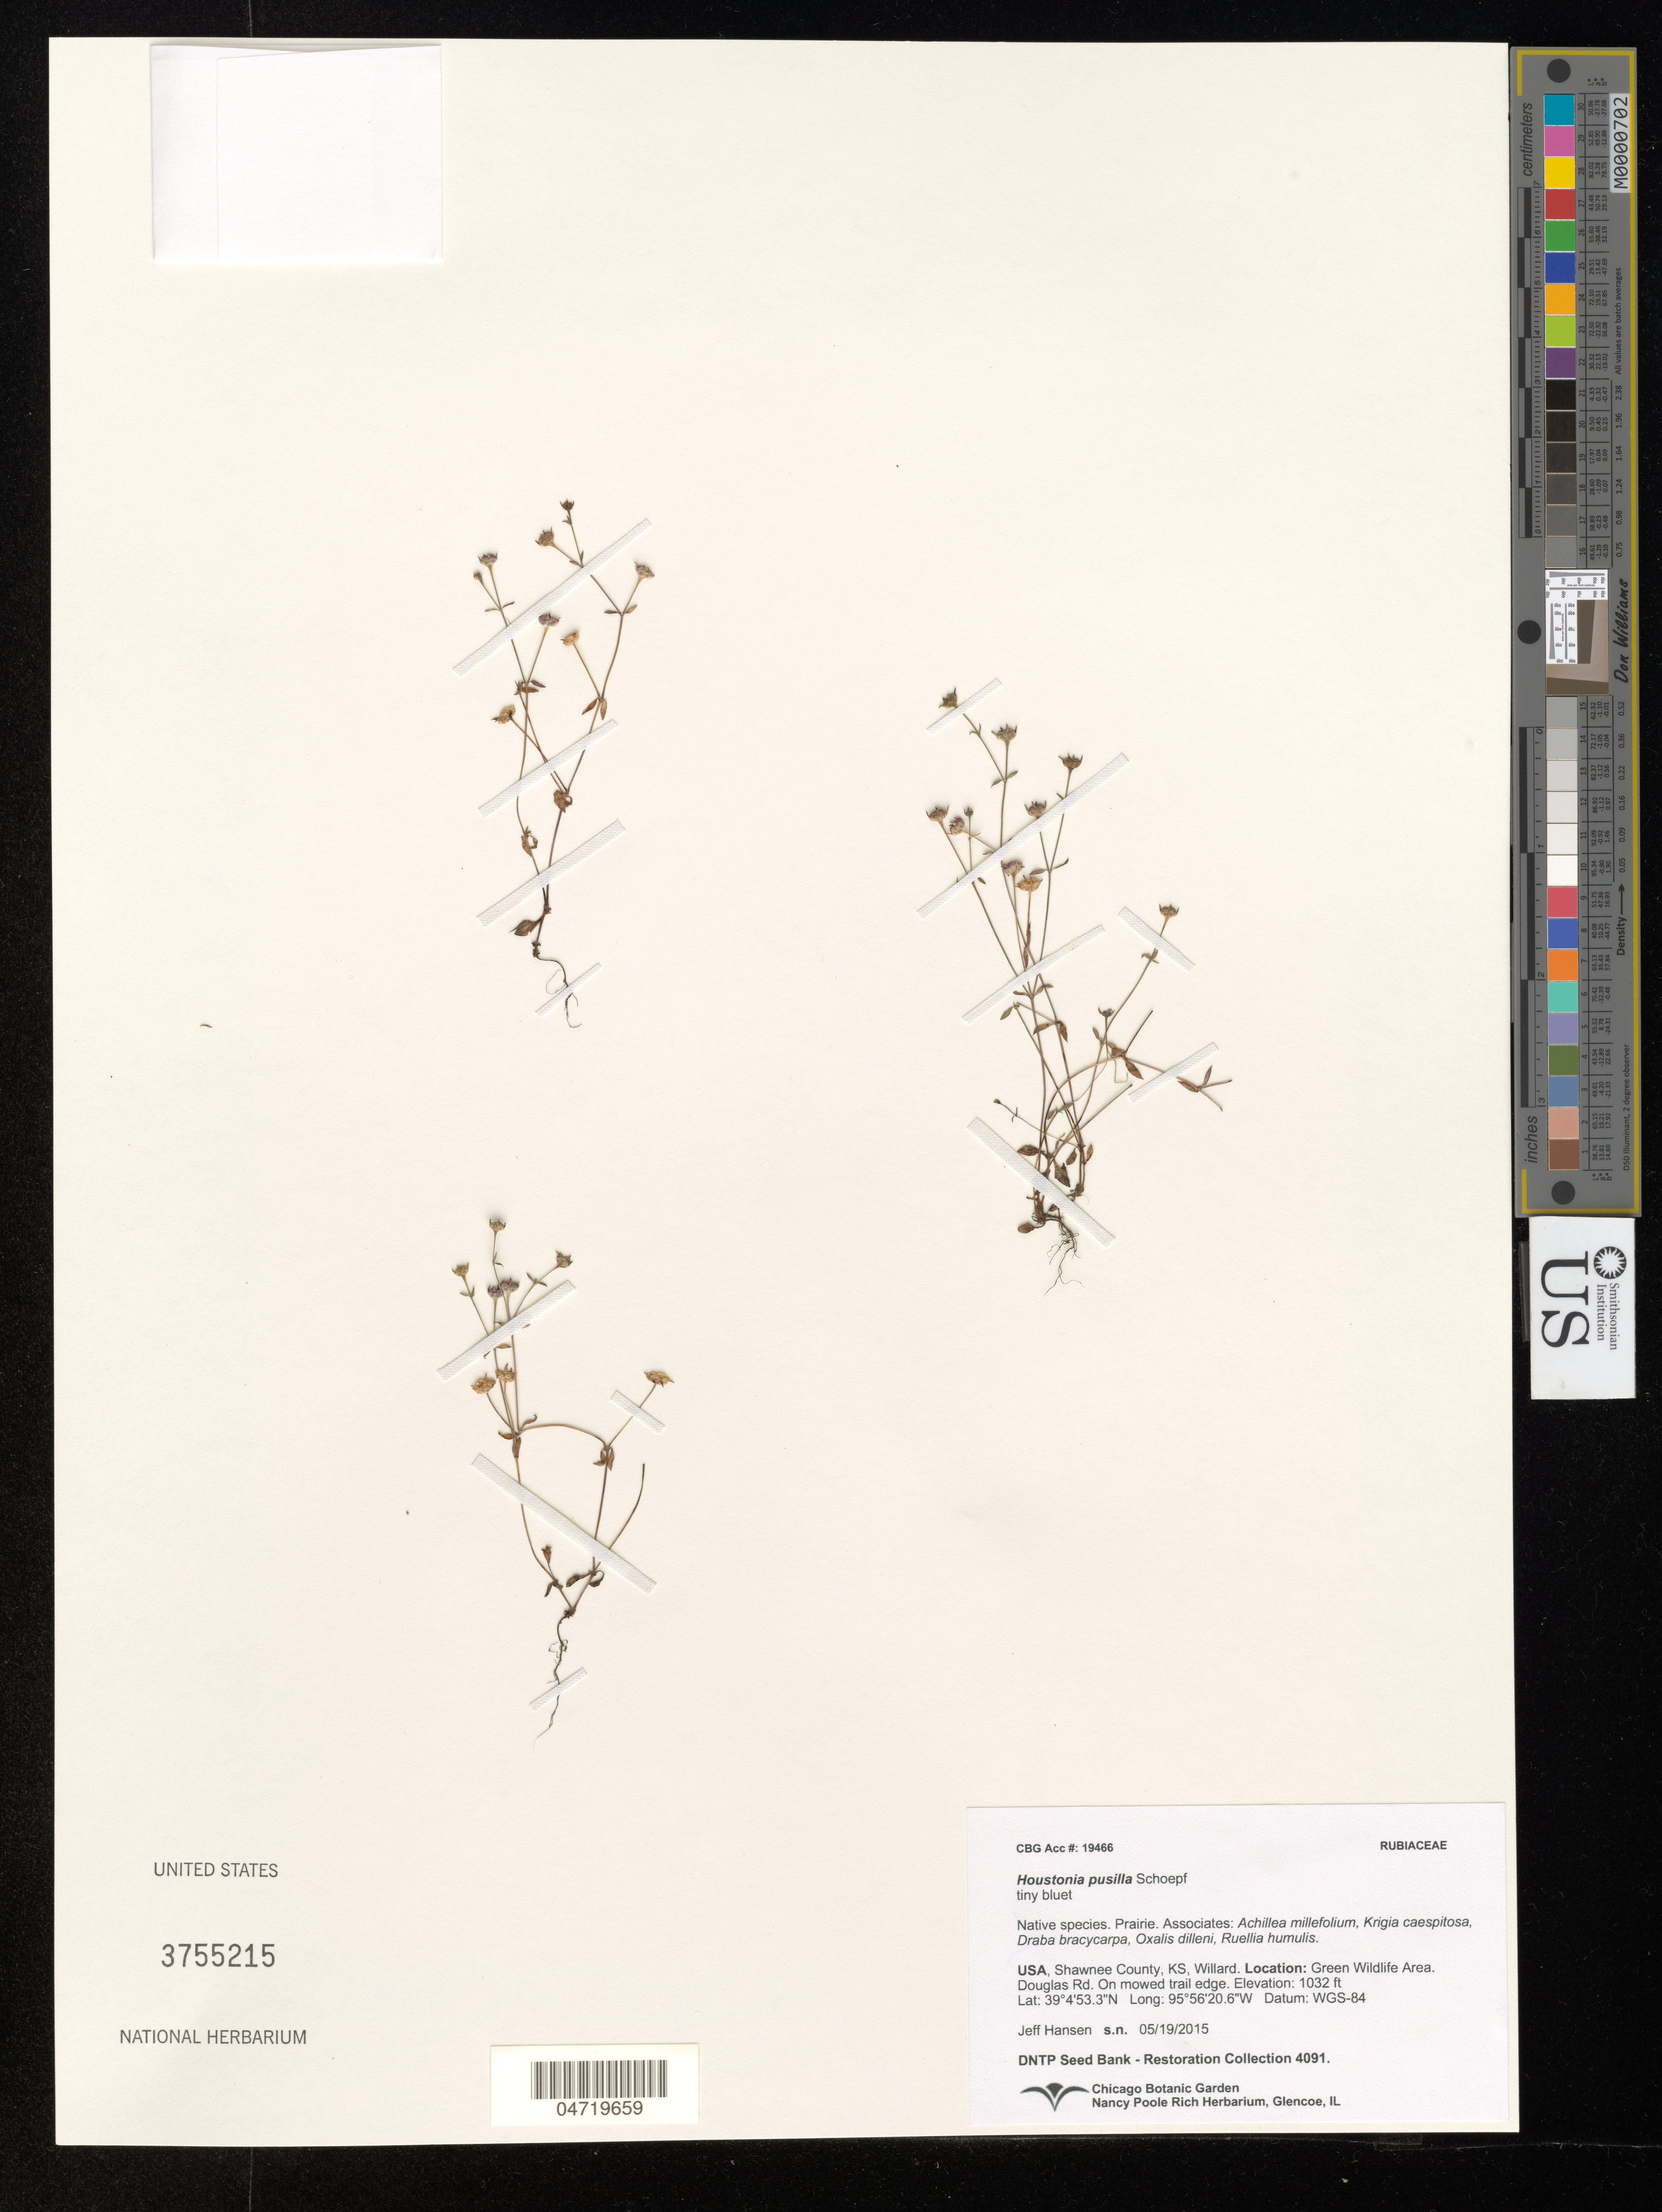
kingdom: Plantae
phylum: Tracheophyta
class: Magnoliopsida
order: Gentianales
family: Rubiaceae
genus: Houstonia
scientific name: Houstonia pusilla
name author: Schoepf.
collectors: J. Hansen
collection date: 2015-05-19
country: United States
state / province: Kansas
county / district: Shawnee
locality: Shawnee County, KS, Willard. Green Wildlife Area. Douglas Rd. On mowed trail edge.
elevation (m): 315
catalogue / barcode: US 3755215